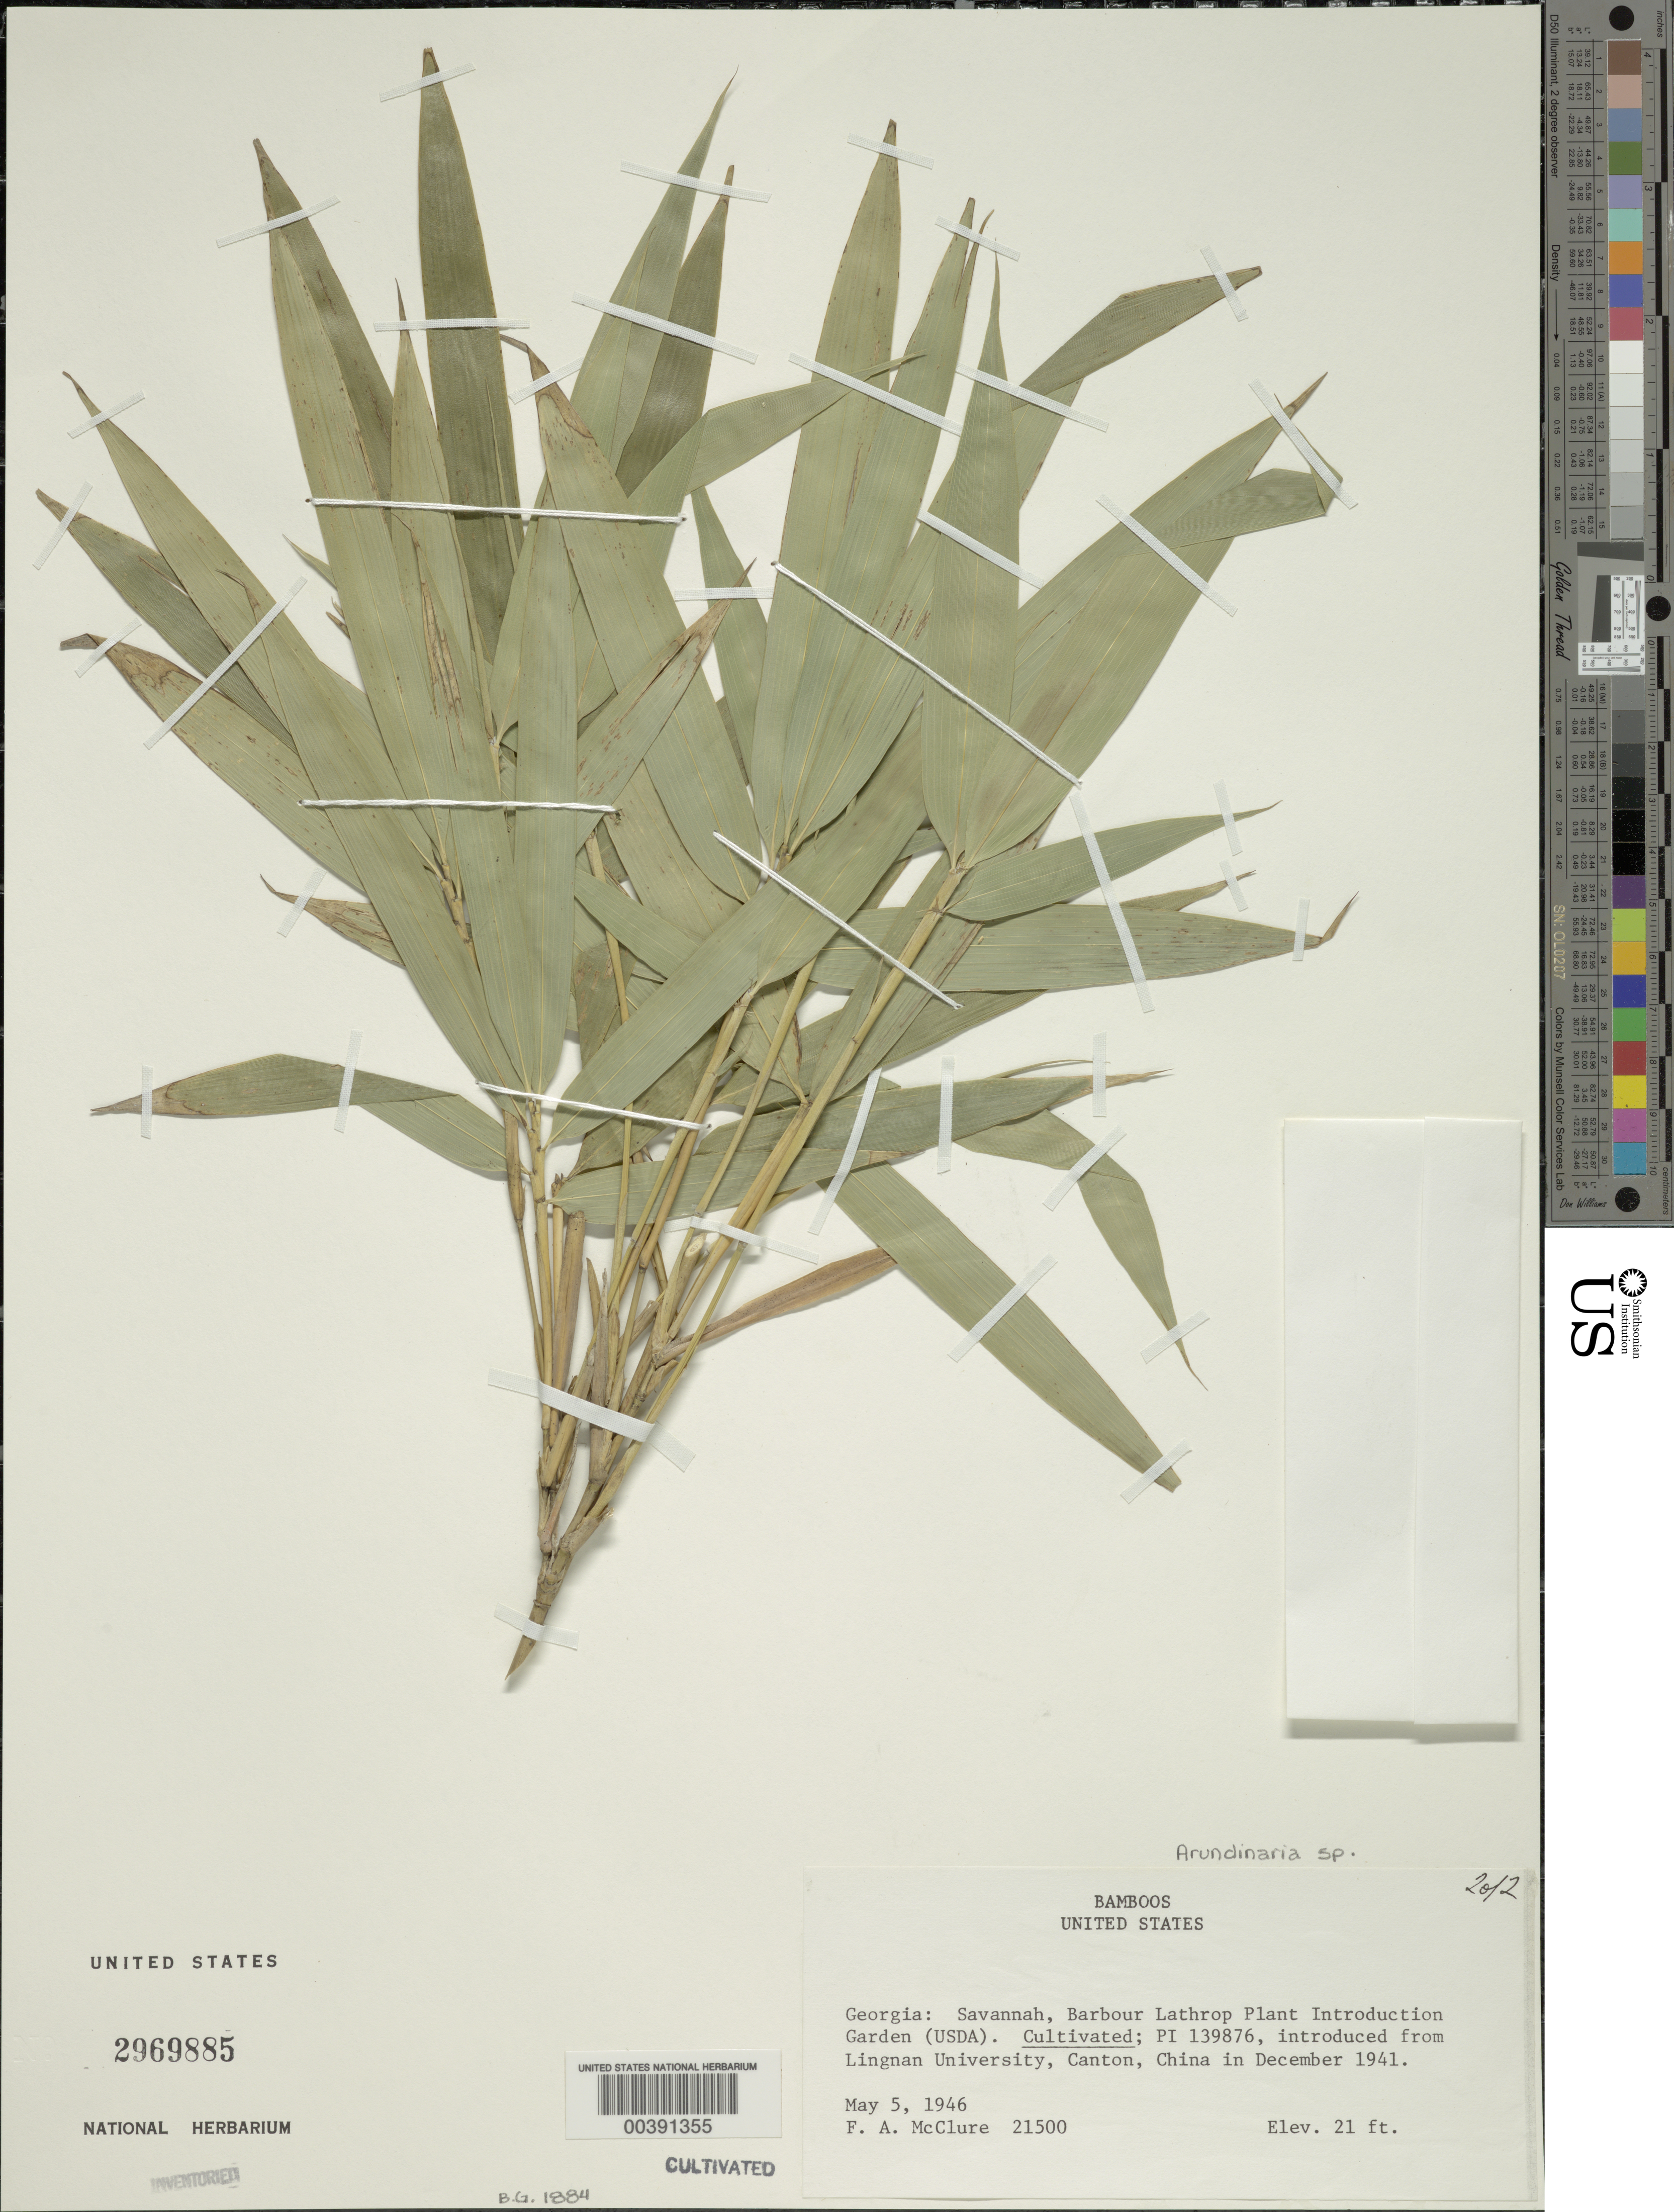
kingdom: Plantae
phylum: Tracheophyta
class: Liliopsida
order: Poales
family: Poaceae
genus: Arundinaria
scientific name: Arundinaria sp.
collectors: F. A. McClure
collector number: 21500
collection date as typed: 05 May 1946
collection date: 1946-05-05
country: United States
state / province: Georgia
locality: Savannah, Barbour Lathrop Plant Introduction Garden (USDA)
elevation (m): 6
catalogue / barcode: US 2969885